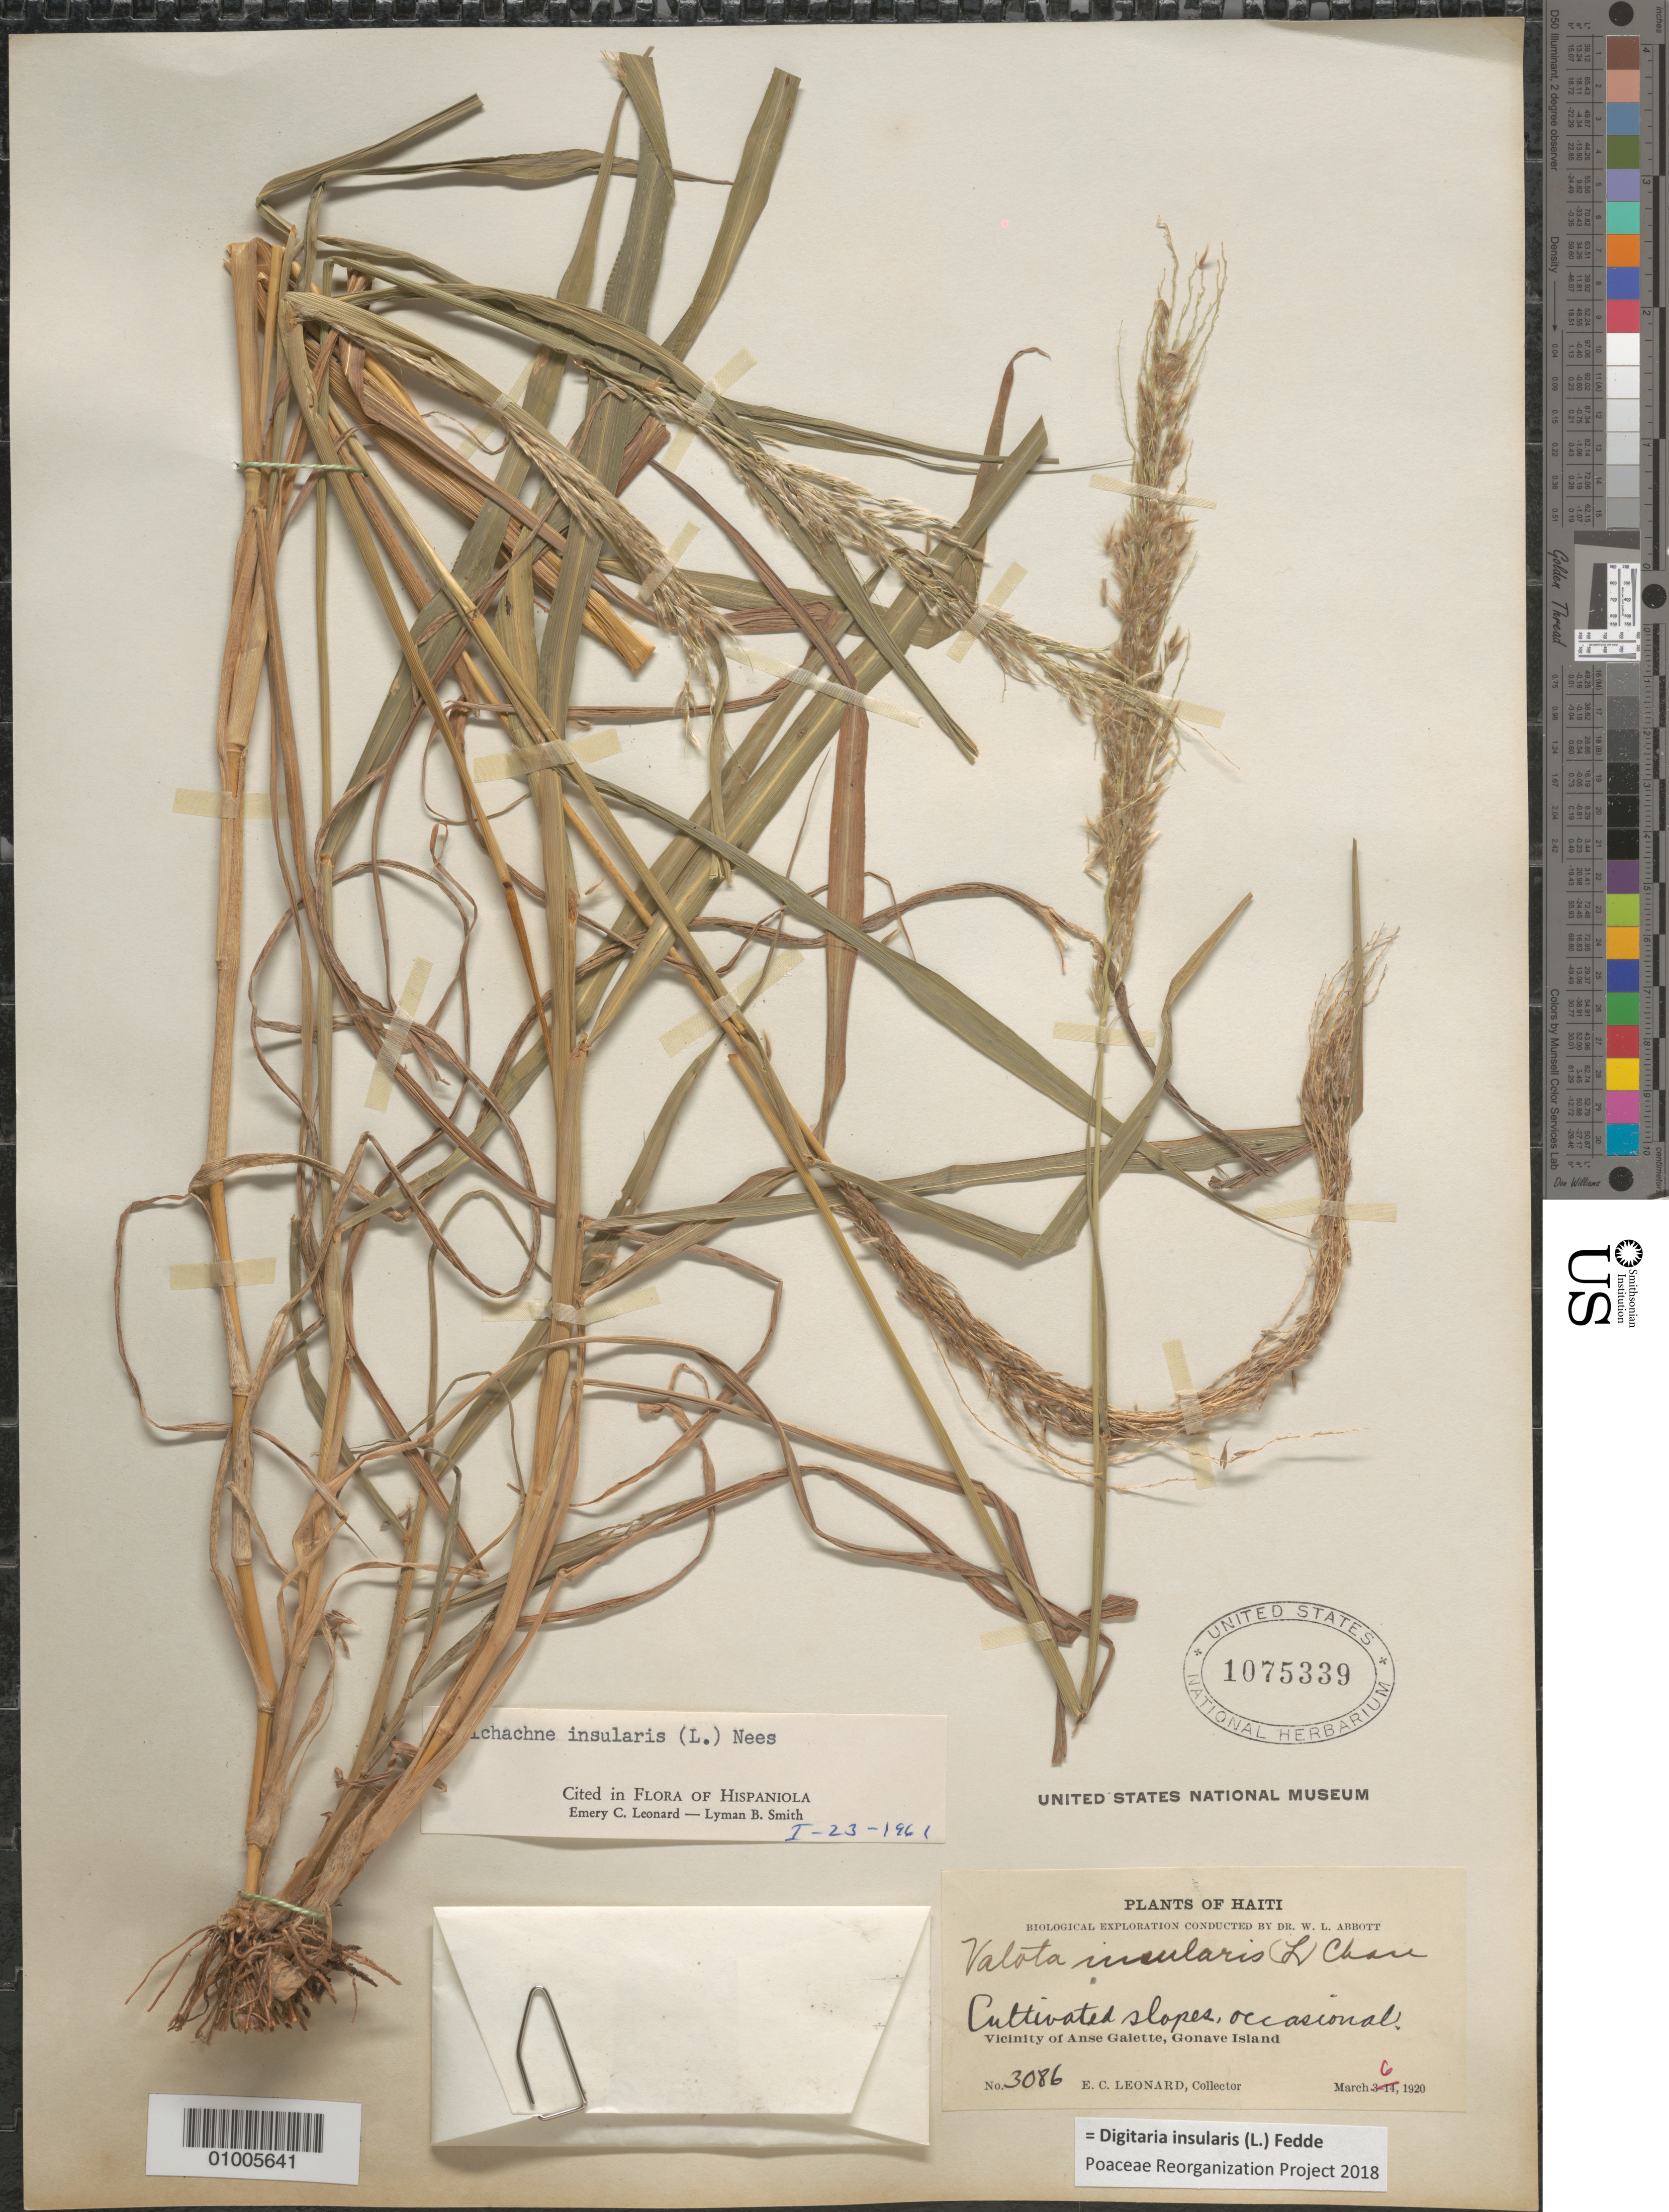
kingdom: Plantae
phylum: Tracheophyta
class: Liliopsida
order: Poales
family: Poaceae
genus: Digitaria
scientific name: Digitaria insularis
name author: (L.) Mez ex Ekman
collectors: E. C. Leonard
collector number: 3086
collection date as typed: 06 Mar 1920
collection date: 1920-03-06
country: Haiti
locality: Cultivated slope occasionally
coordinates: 0 N, 0 E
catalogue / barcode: US 1075339